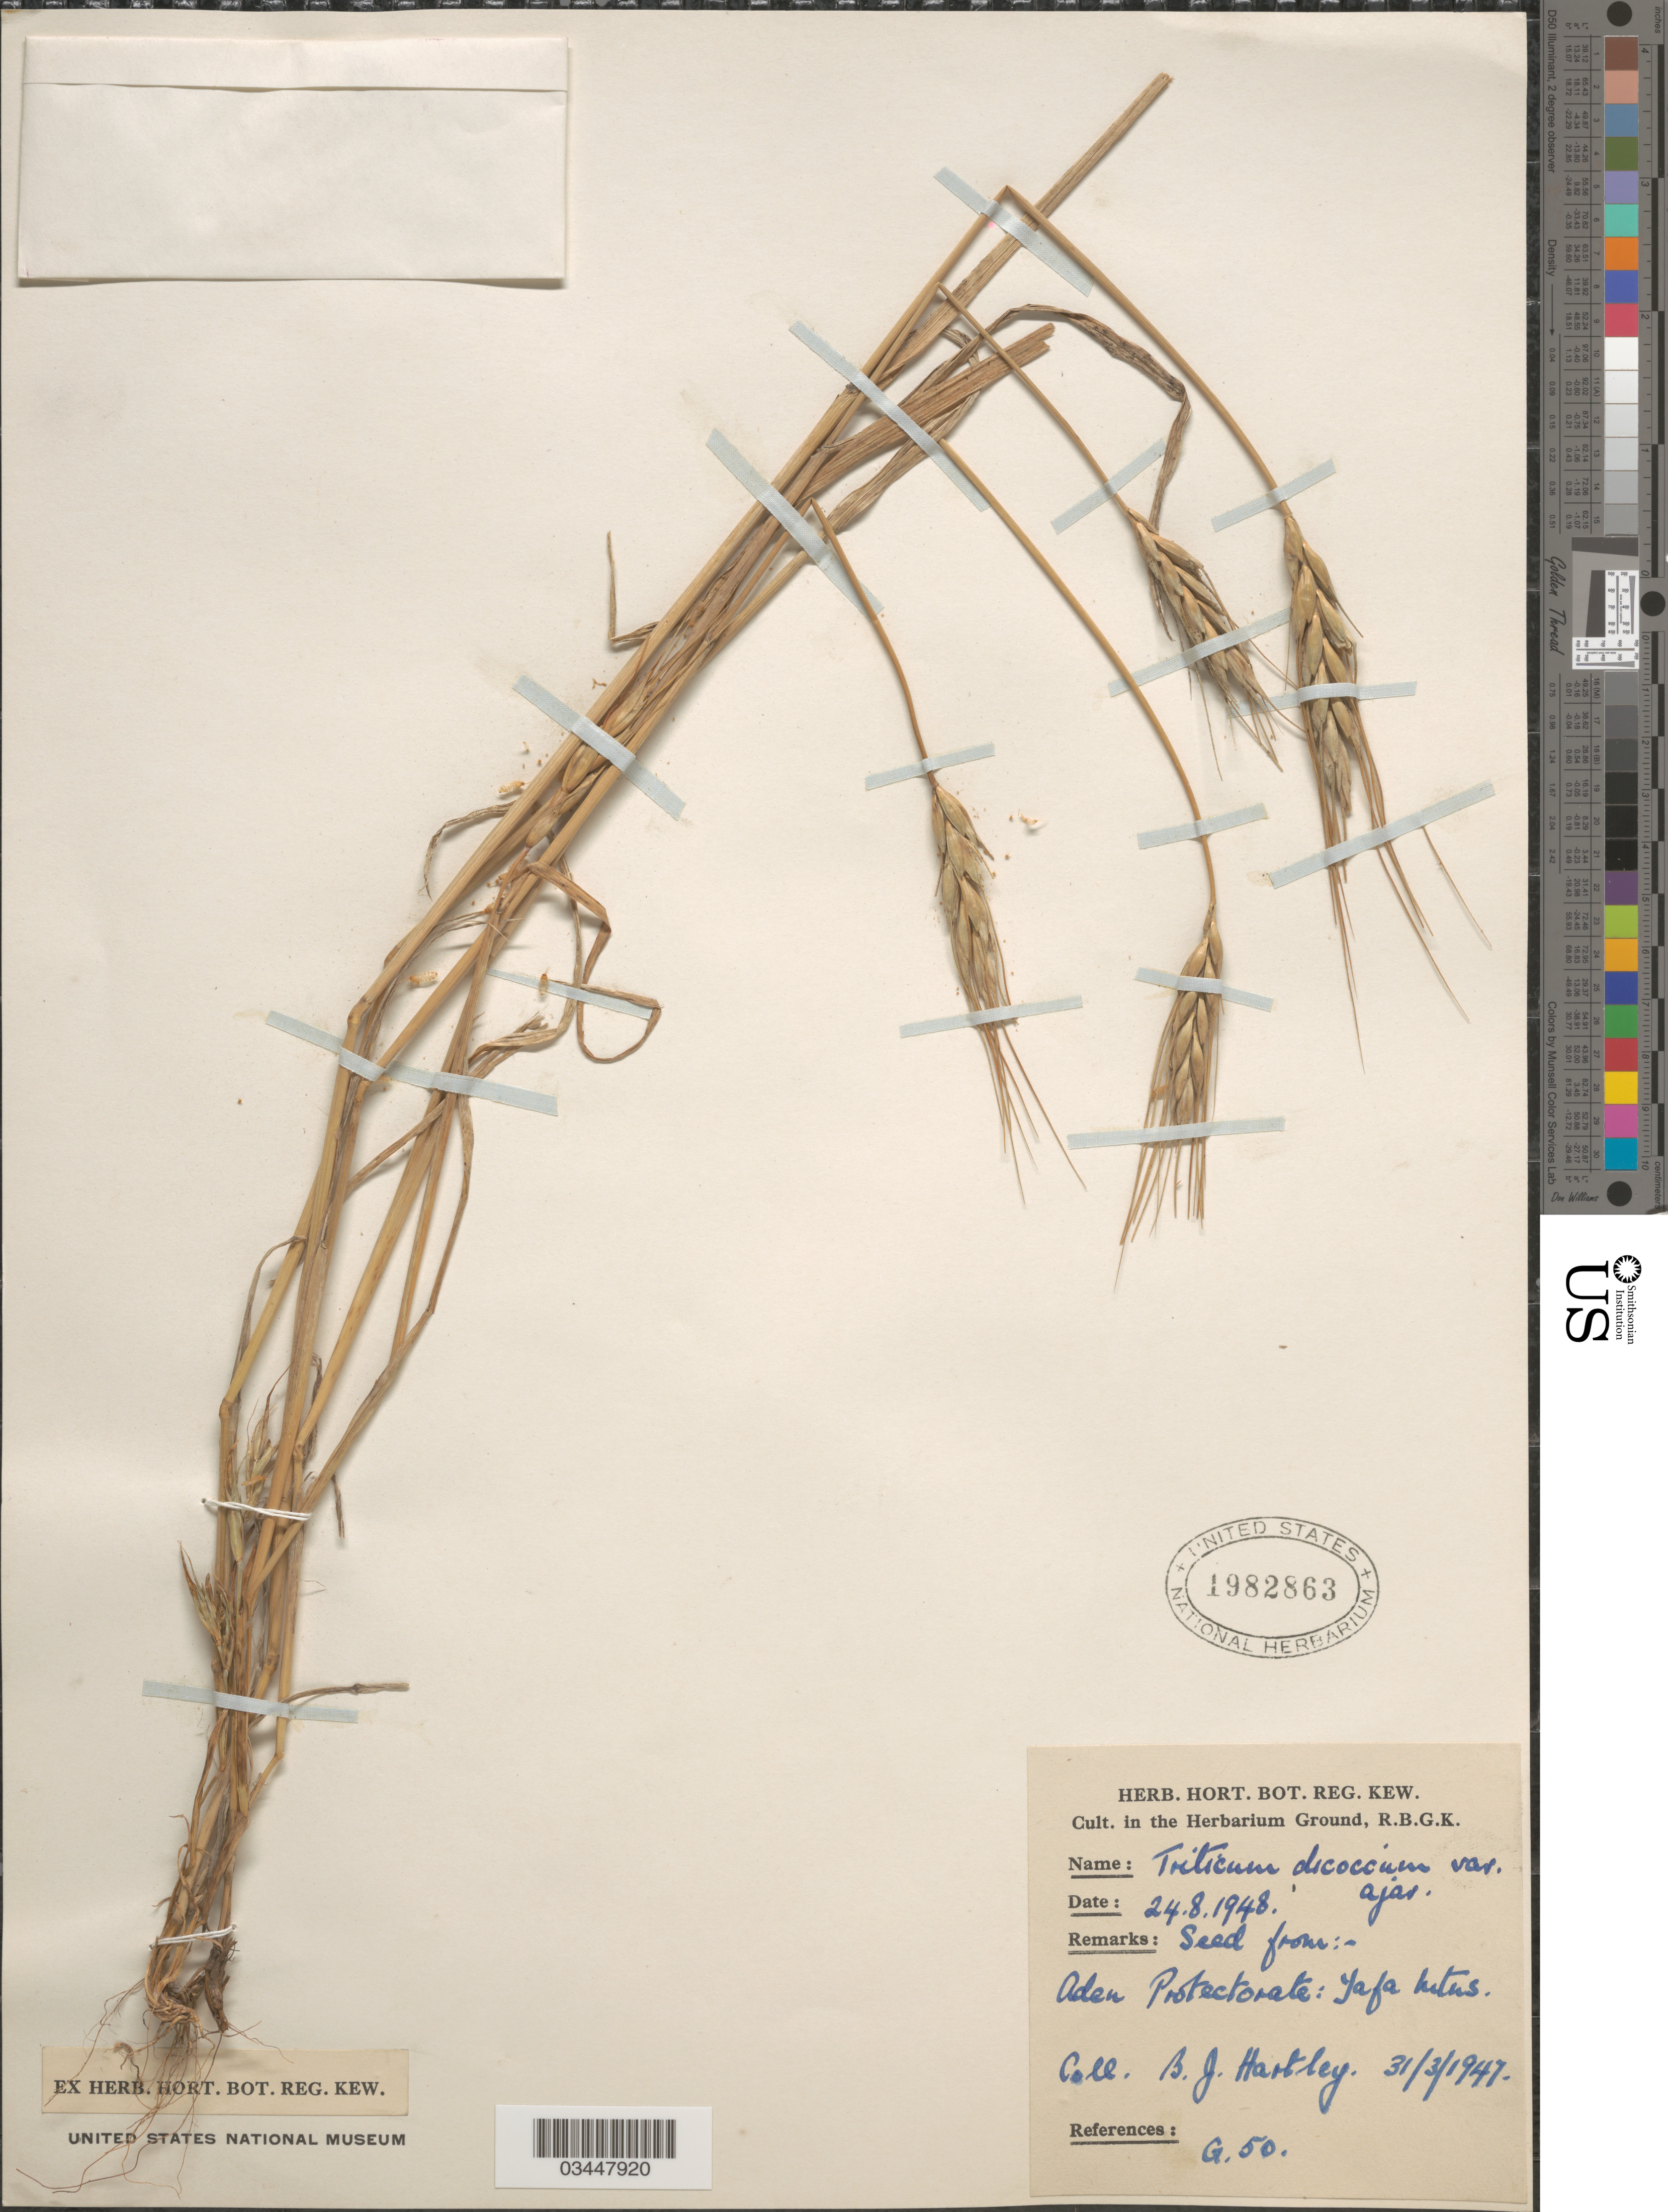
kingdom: Plantae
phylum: Tracheophyta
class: Liliopsida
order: Poales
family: Poaceae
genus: Triticum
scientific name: Triticum dicoccum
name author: Schrank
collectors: ex herb. Hort. Reg. Kew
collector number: G50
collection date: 1948-08-24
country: United Kingdom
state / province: England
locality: In the Herbarium Ground, R.B.G.K.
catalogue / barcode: US 1982863